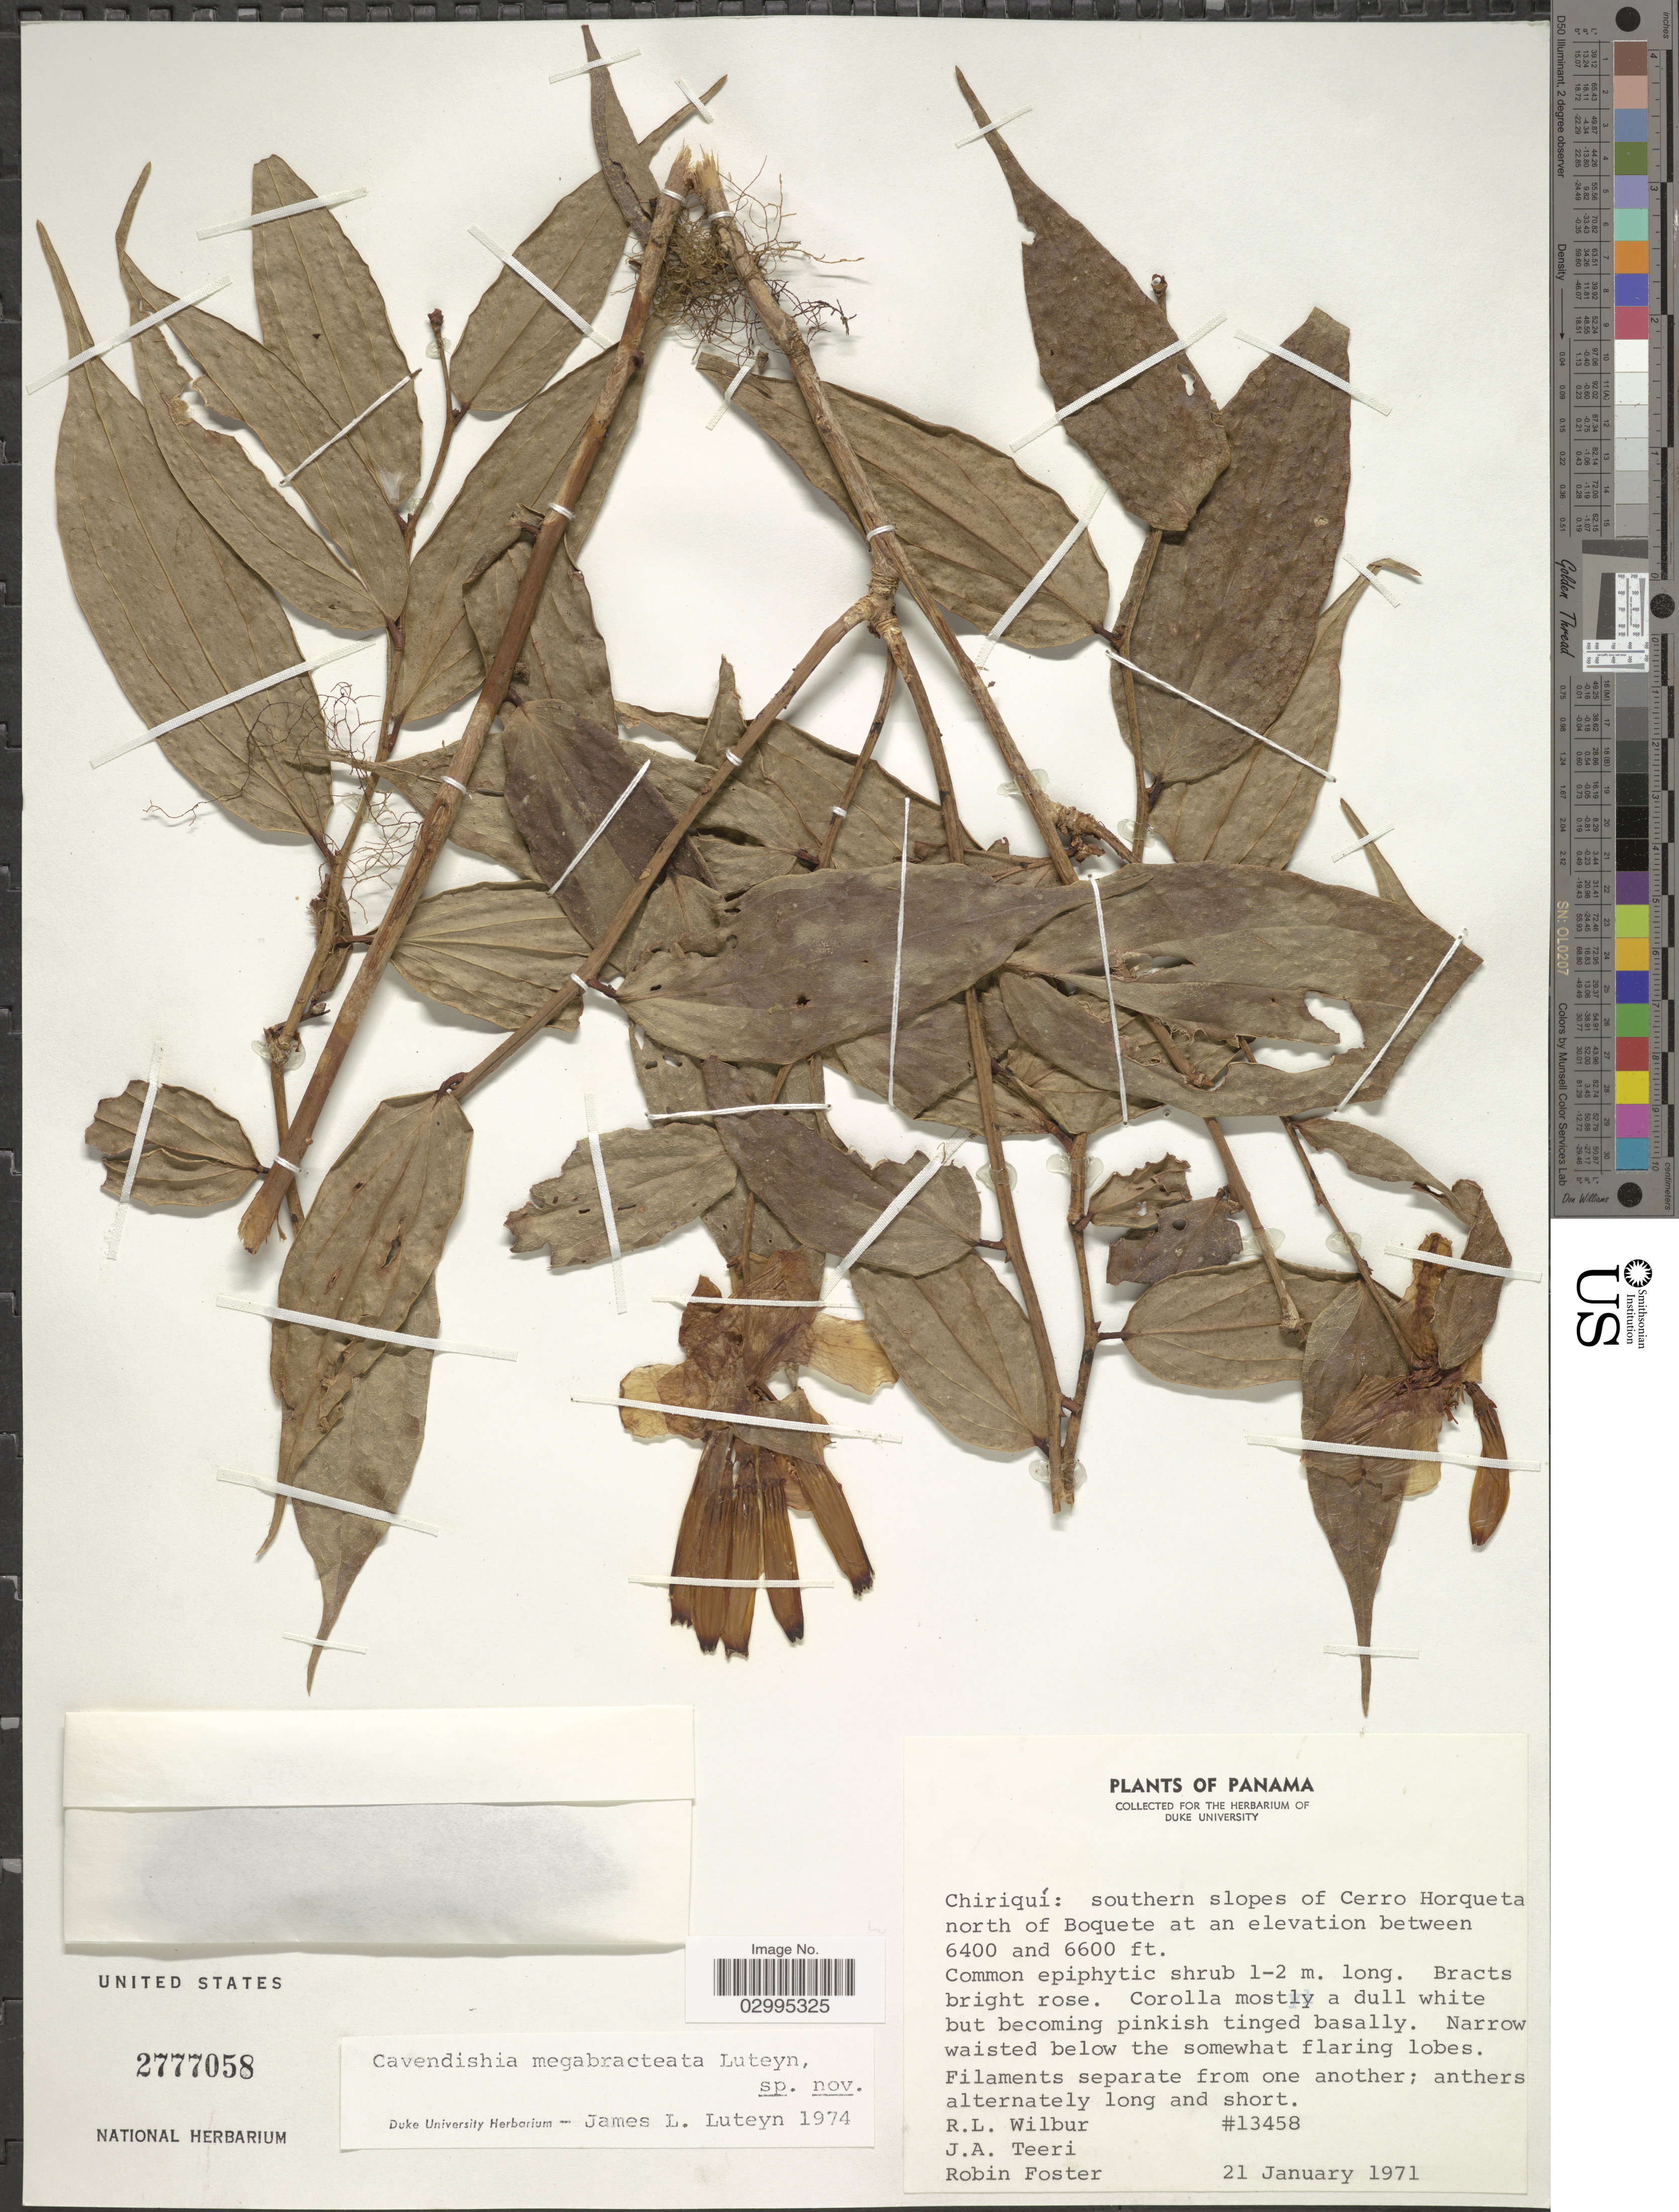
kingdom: Plantae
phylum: Tracheophyta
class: Magnoliopsida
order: Ericales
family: Ericaceae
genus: Cavendishia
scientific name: Cavendishia megabracteata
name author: Luteyn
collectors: R. L. Wilbur, J. Teeri & R. B. Foster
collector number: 13458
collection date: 1971-01-21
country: Panama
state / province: Chiriqui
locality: Southern slopes of Cerro Horqueta north of Boquete.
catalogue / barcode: US 2777058